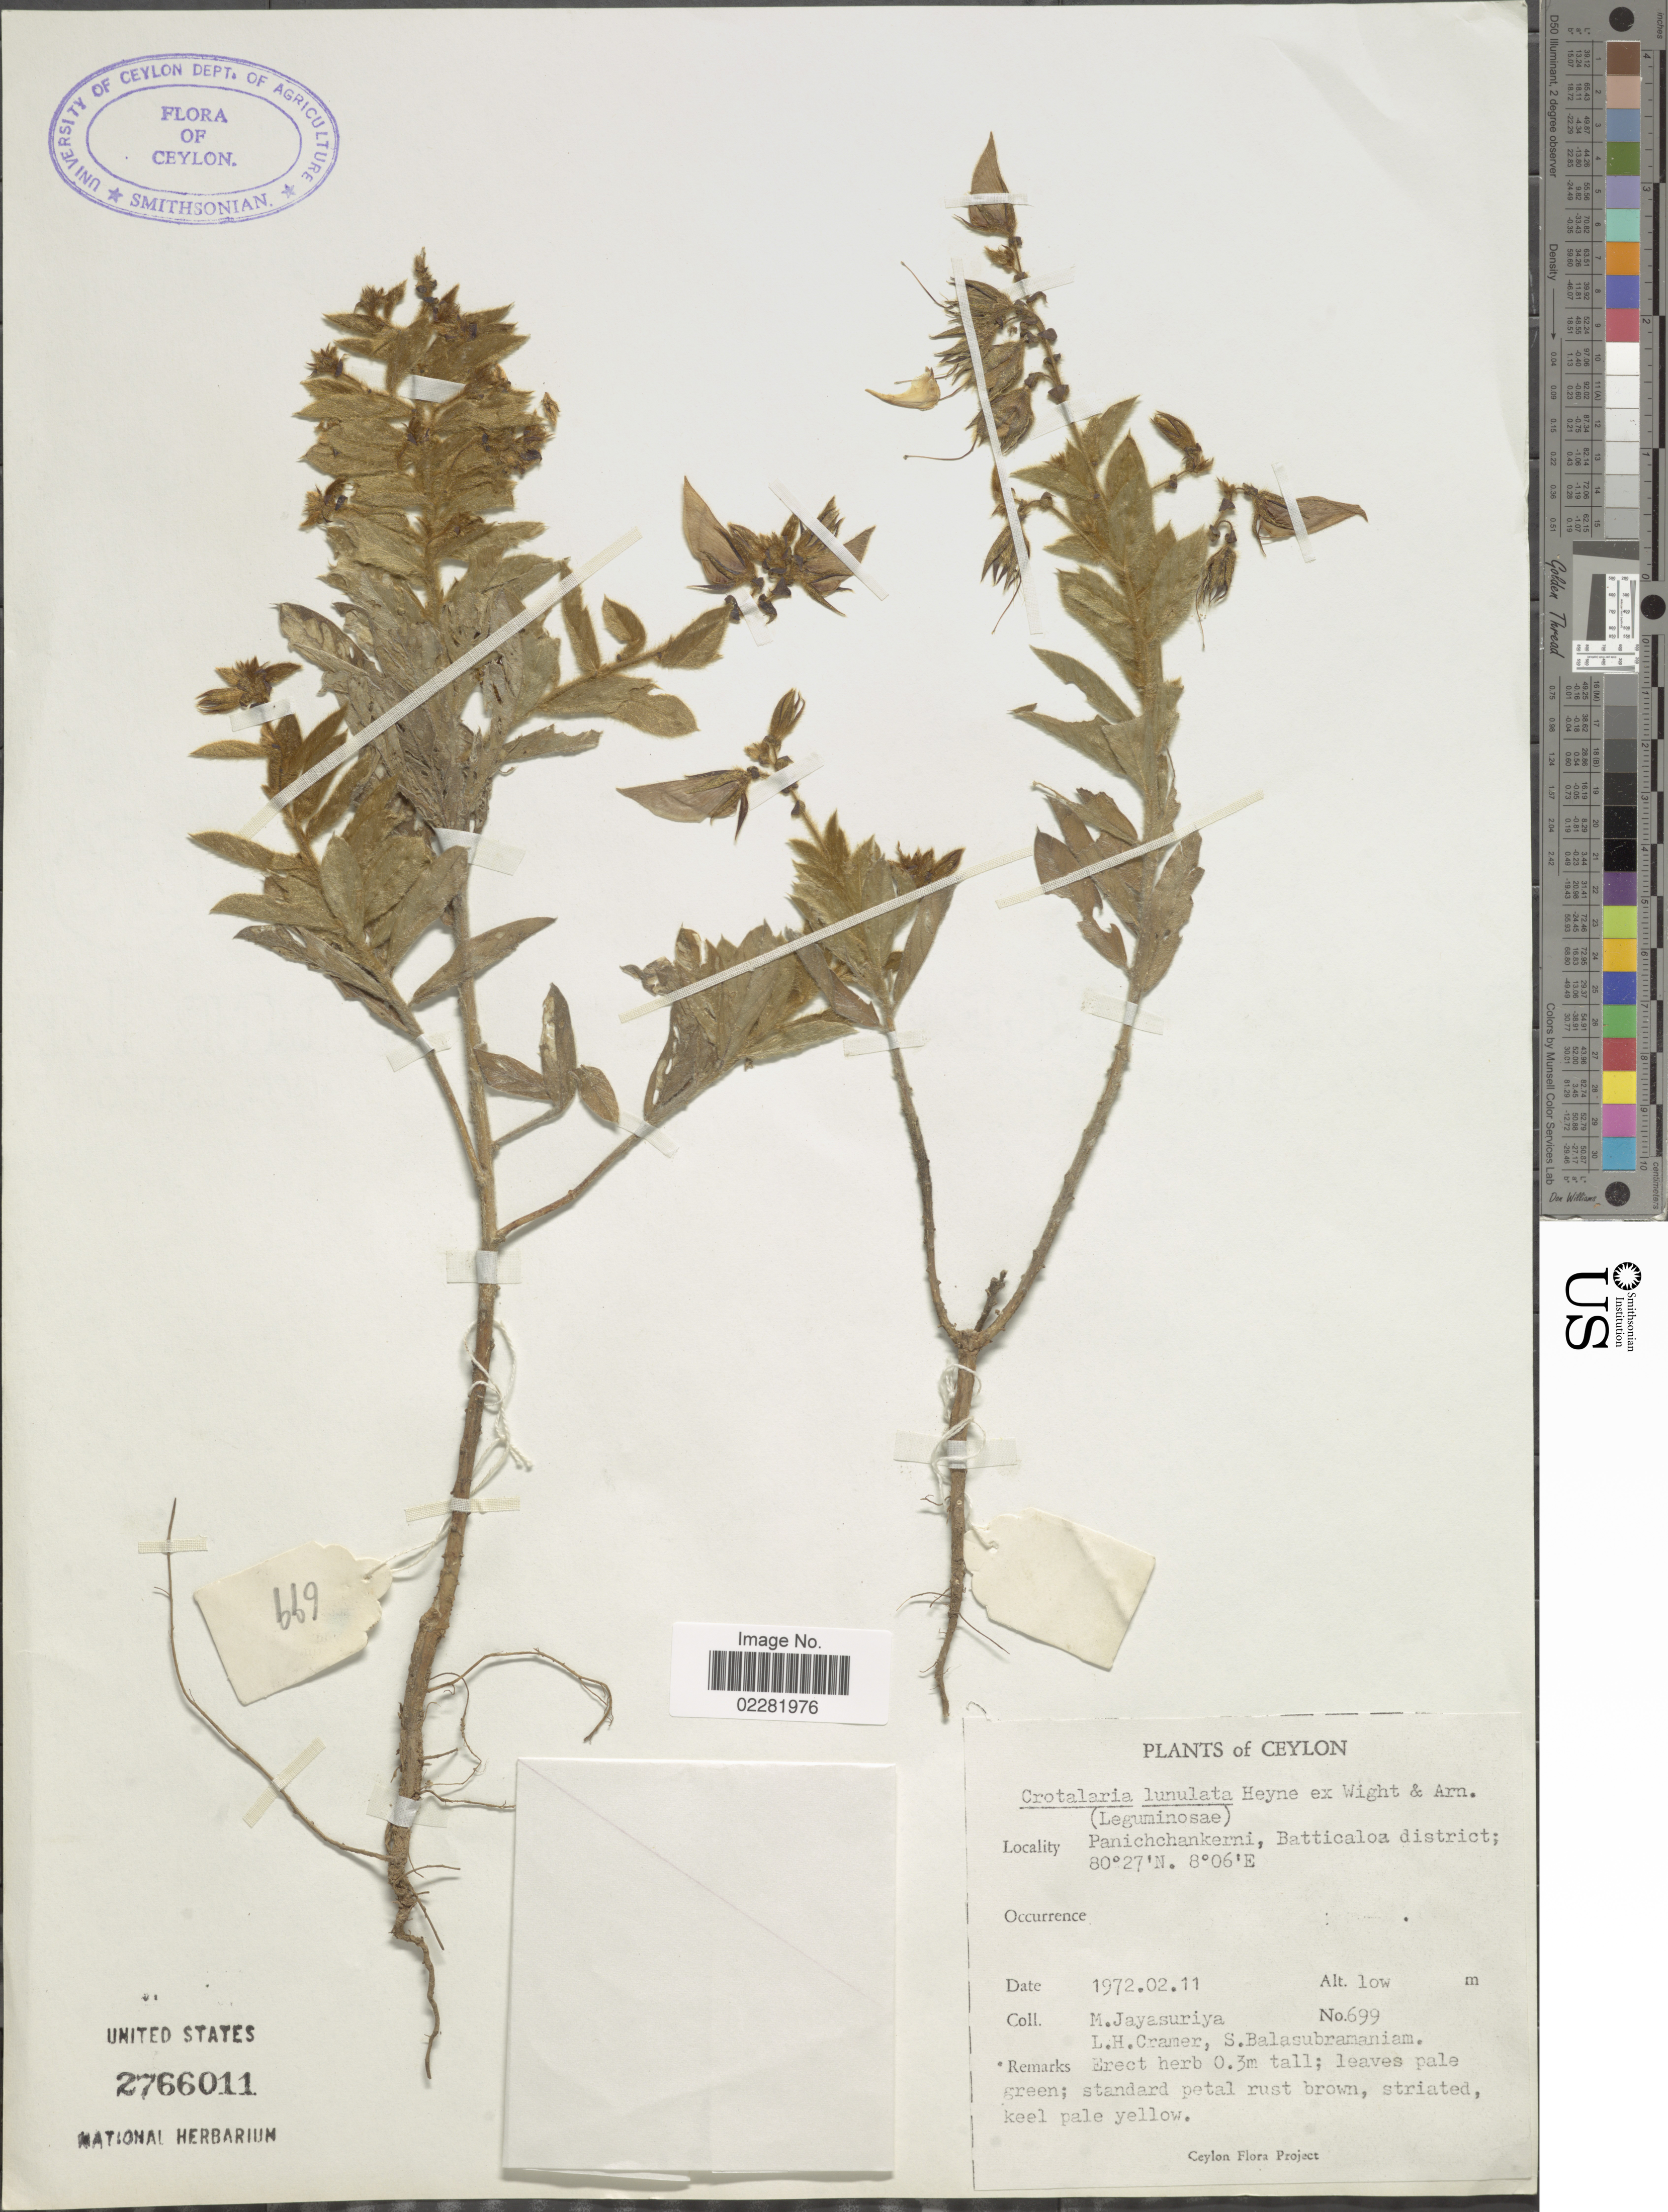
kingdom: Plantae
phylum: Tracheophyta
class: Magnoliopsida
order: Fabales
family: Fabaceae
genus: Crotalaria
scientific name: Crotalaria lunulata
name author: Wight & Arn.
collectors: M. Jayasuriya, L. H. Cramer & S. Balasubramaniam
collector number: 699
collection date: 1972-02-11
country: Sri Lanka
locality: Ceylon, Panichankerni, Batticaloa district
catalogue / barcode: US 2766011